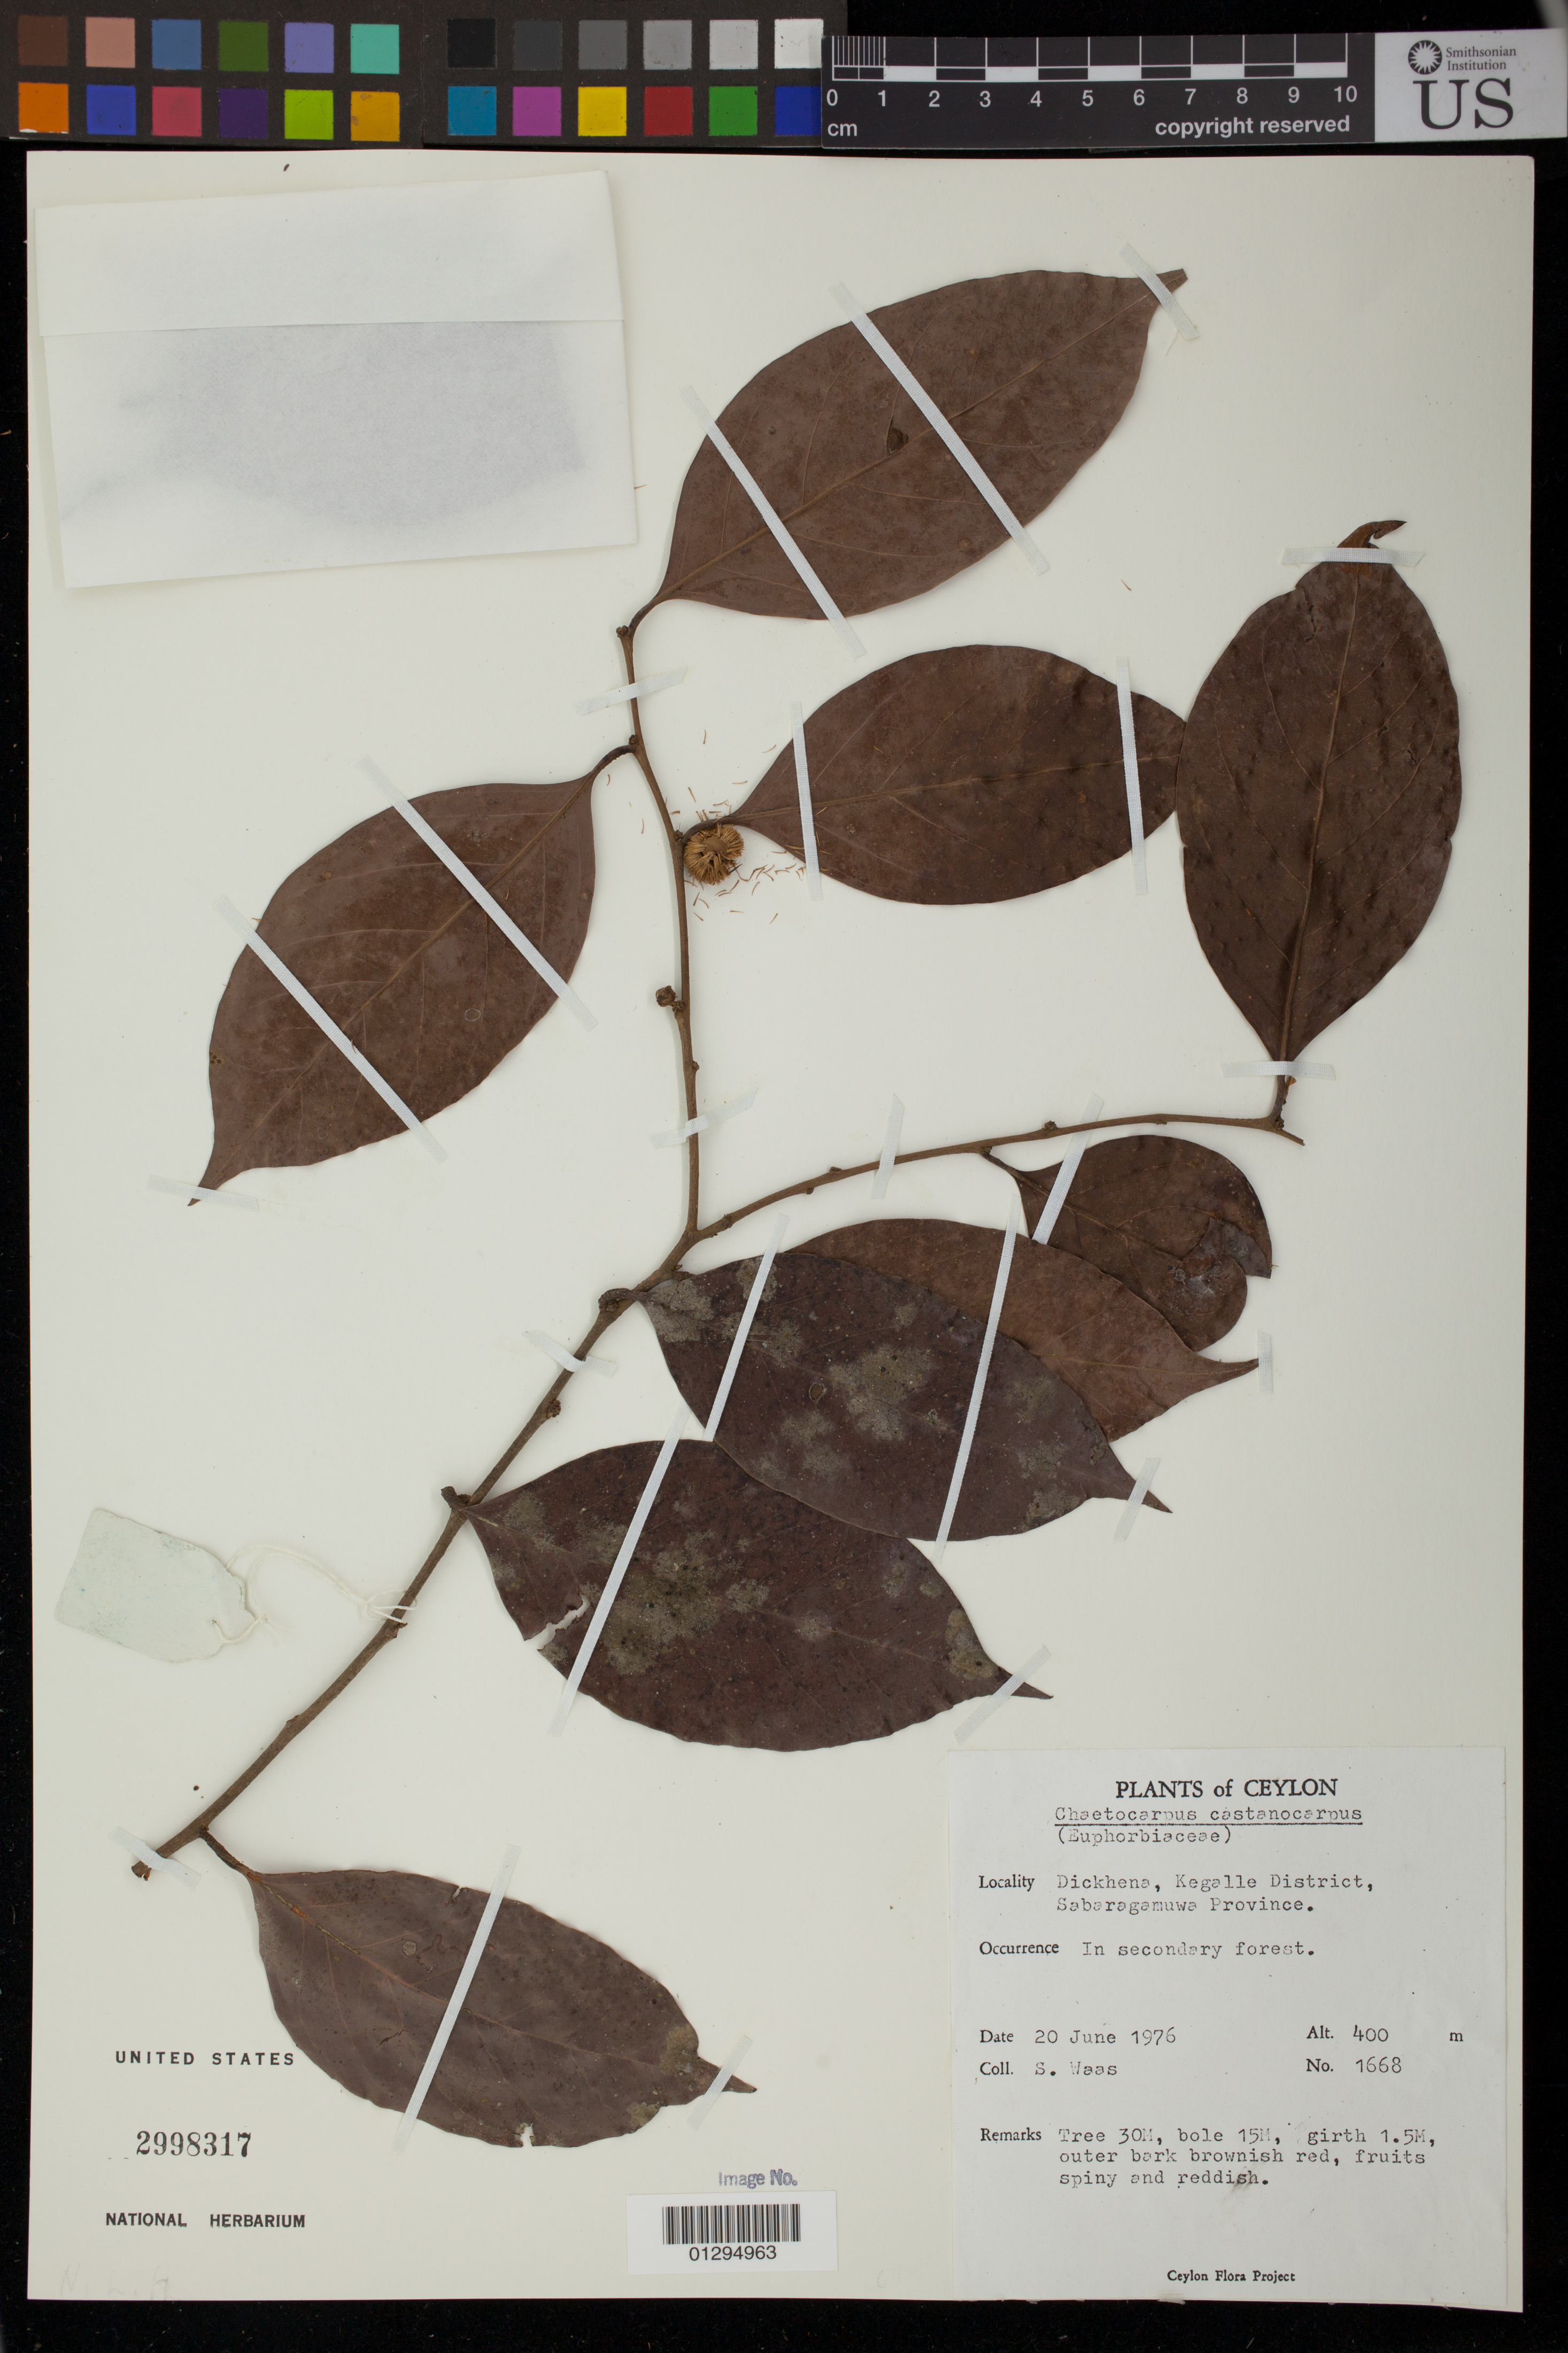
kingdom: Plantae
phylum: Tracheophyta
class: Magnoliopsida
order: Malpighiales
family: Peraceae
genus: Chaetocarpus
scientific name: Chaetocarpus castanocarpus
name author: (Roxb.) Thwaites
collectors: S. Haas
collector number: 1668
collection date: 1976-06-20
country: Sri Lanka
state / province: Sabaragamuwa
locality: Dickhena, Kegalle District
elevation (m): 400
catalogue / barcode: US 2998317